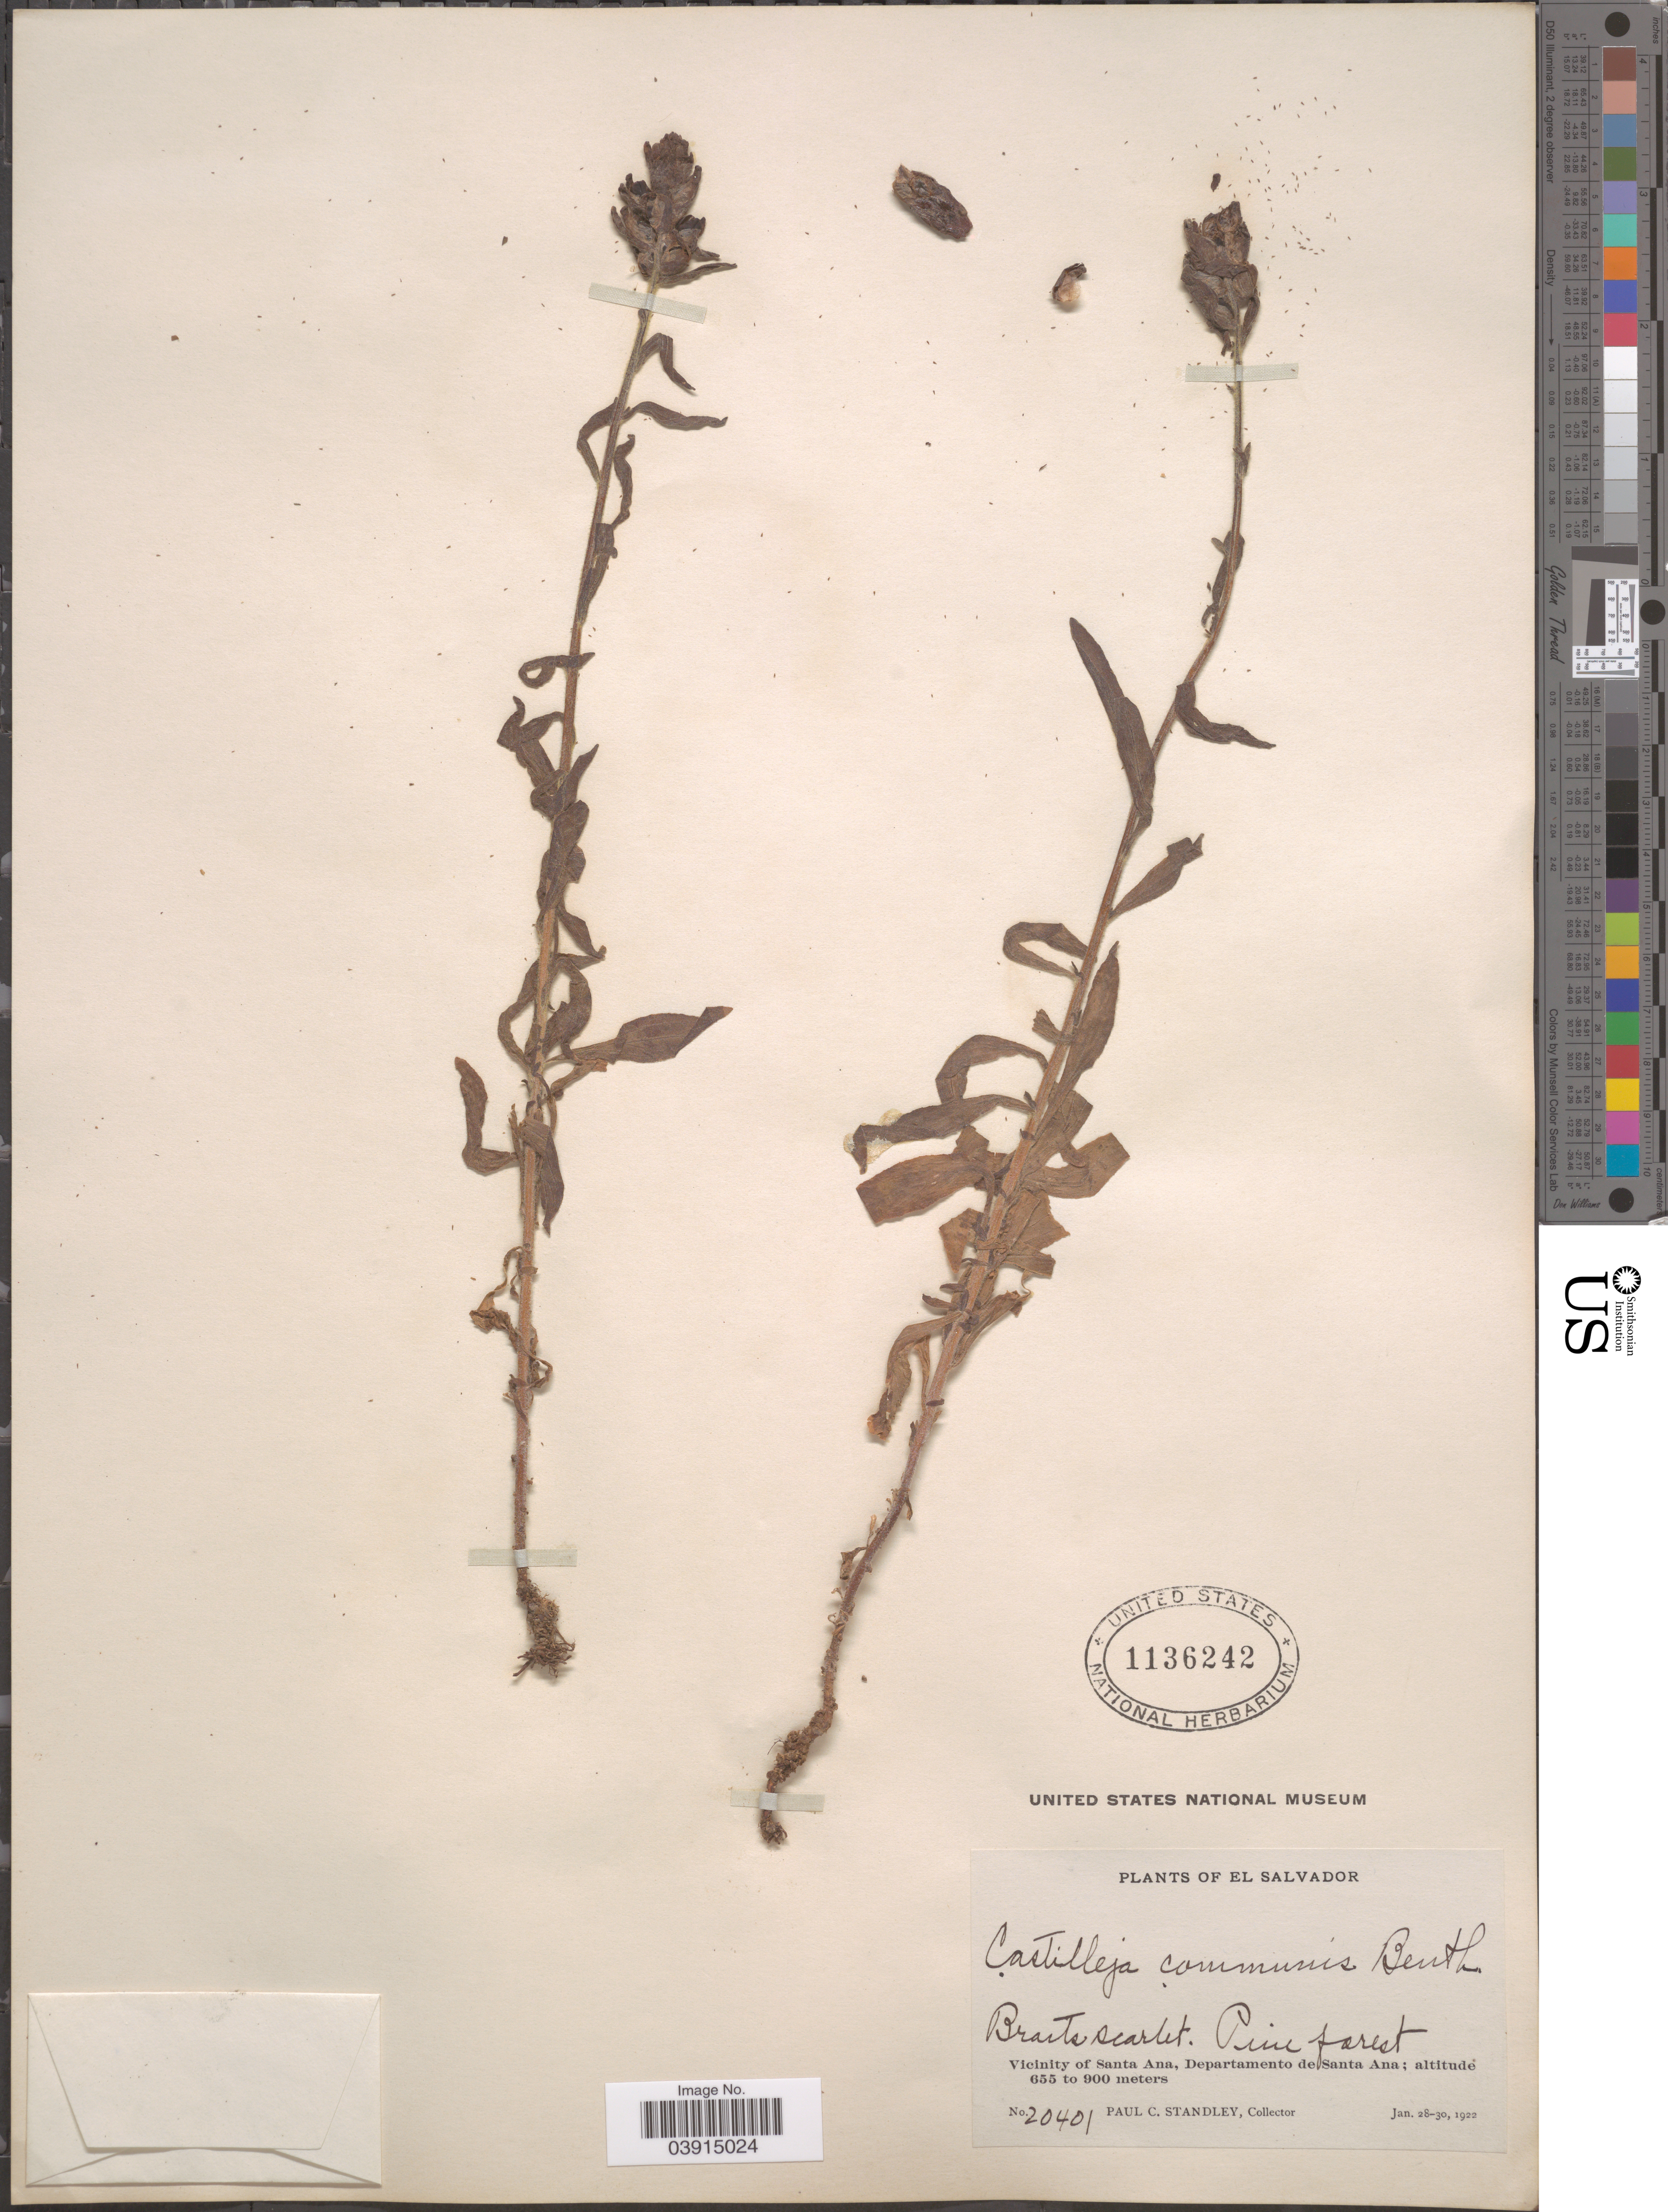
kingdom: Plantae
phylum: Tracheophyta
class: Magnoliopsida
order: Lamiales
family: Orobanchaceae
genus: Castilleja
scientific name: Castilleja arvensis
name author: Schltdl. & Cham.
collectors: P. C. Standley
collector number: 20401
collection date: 1922-01-28/1922-01-30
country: El Salvador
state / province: Santa Ana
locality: Pine forest. Vicinity of Santa Ana, Departamento de Santa Ana.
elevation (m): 655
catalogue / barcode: US 1136242